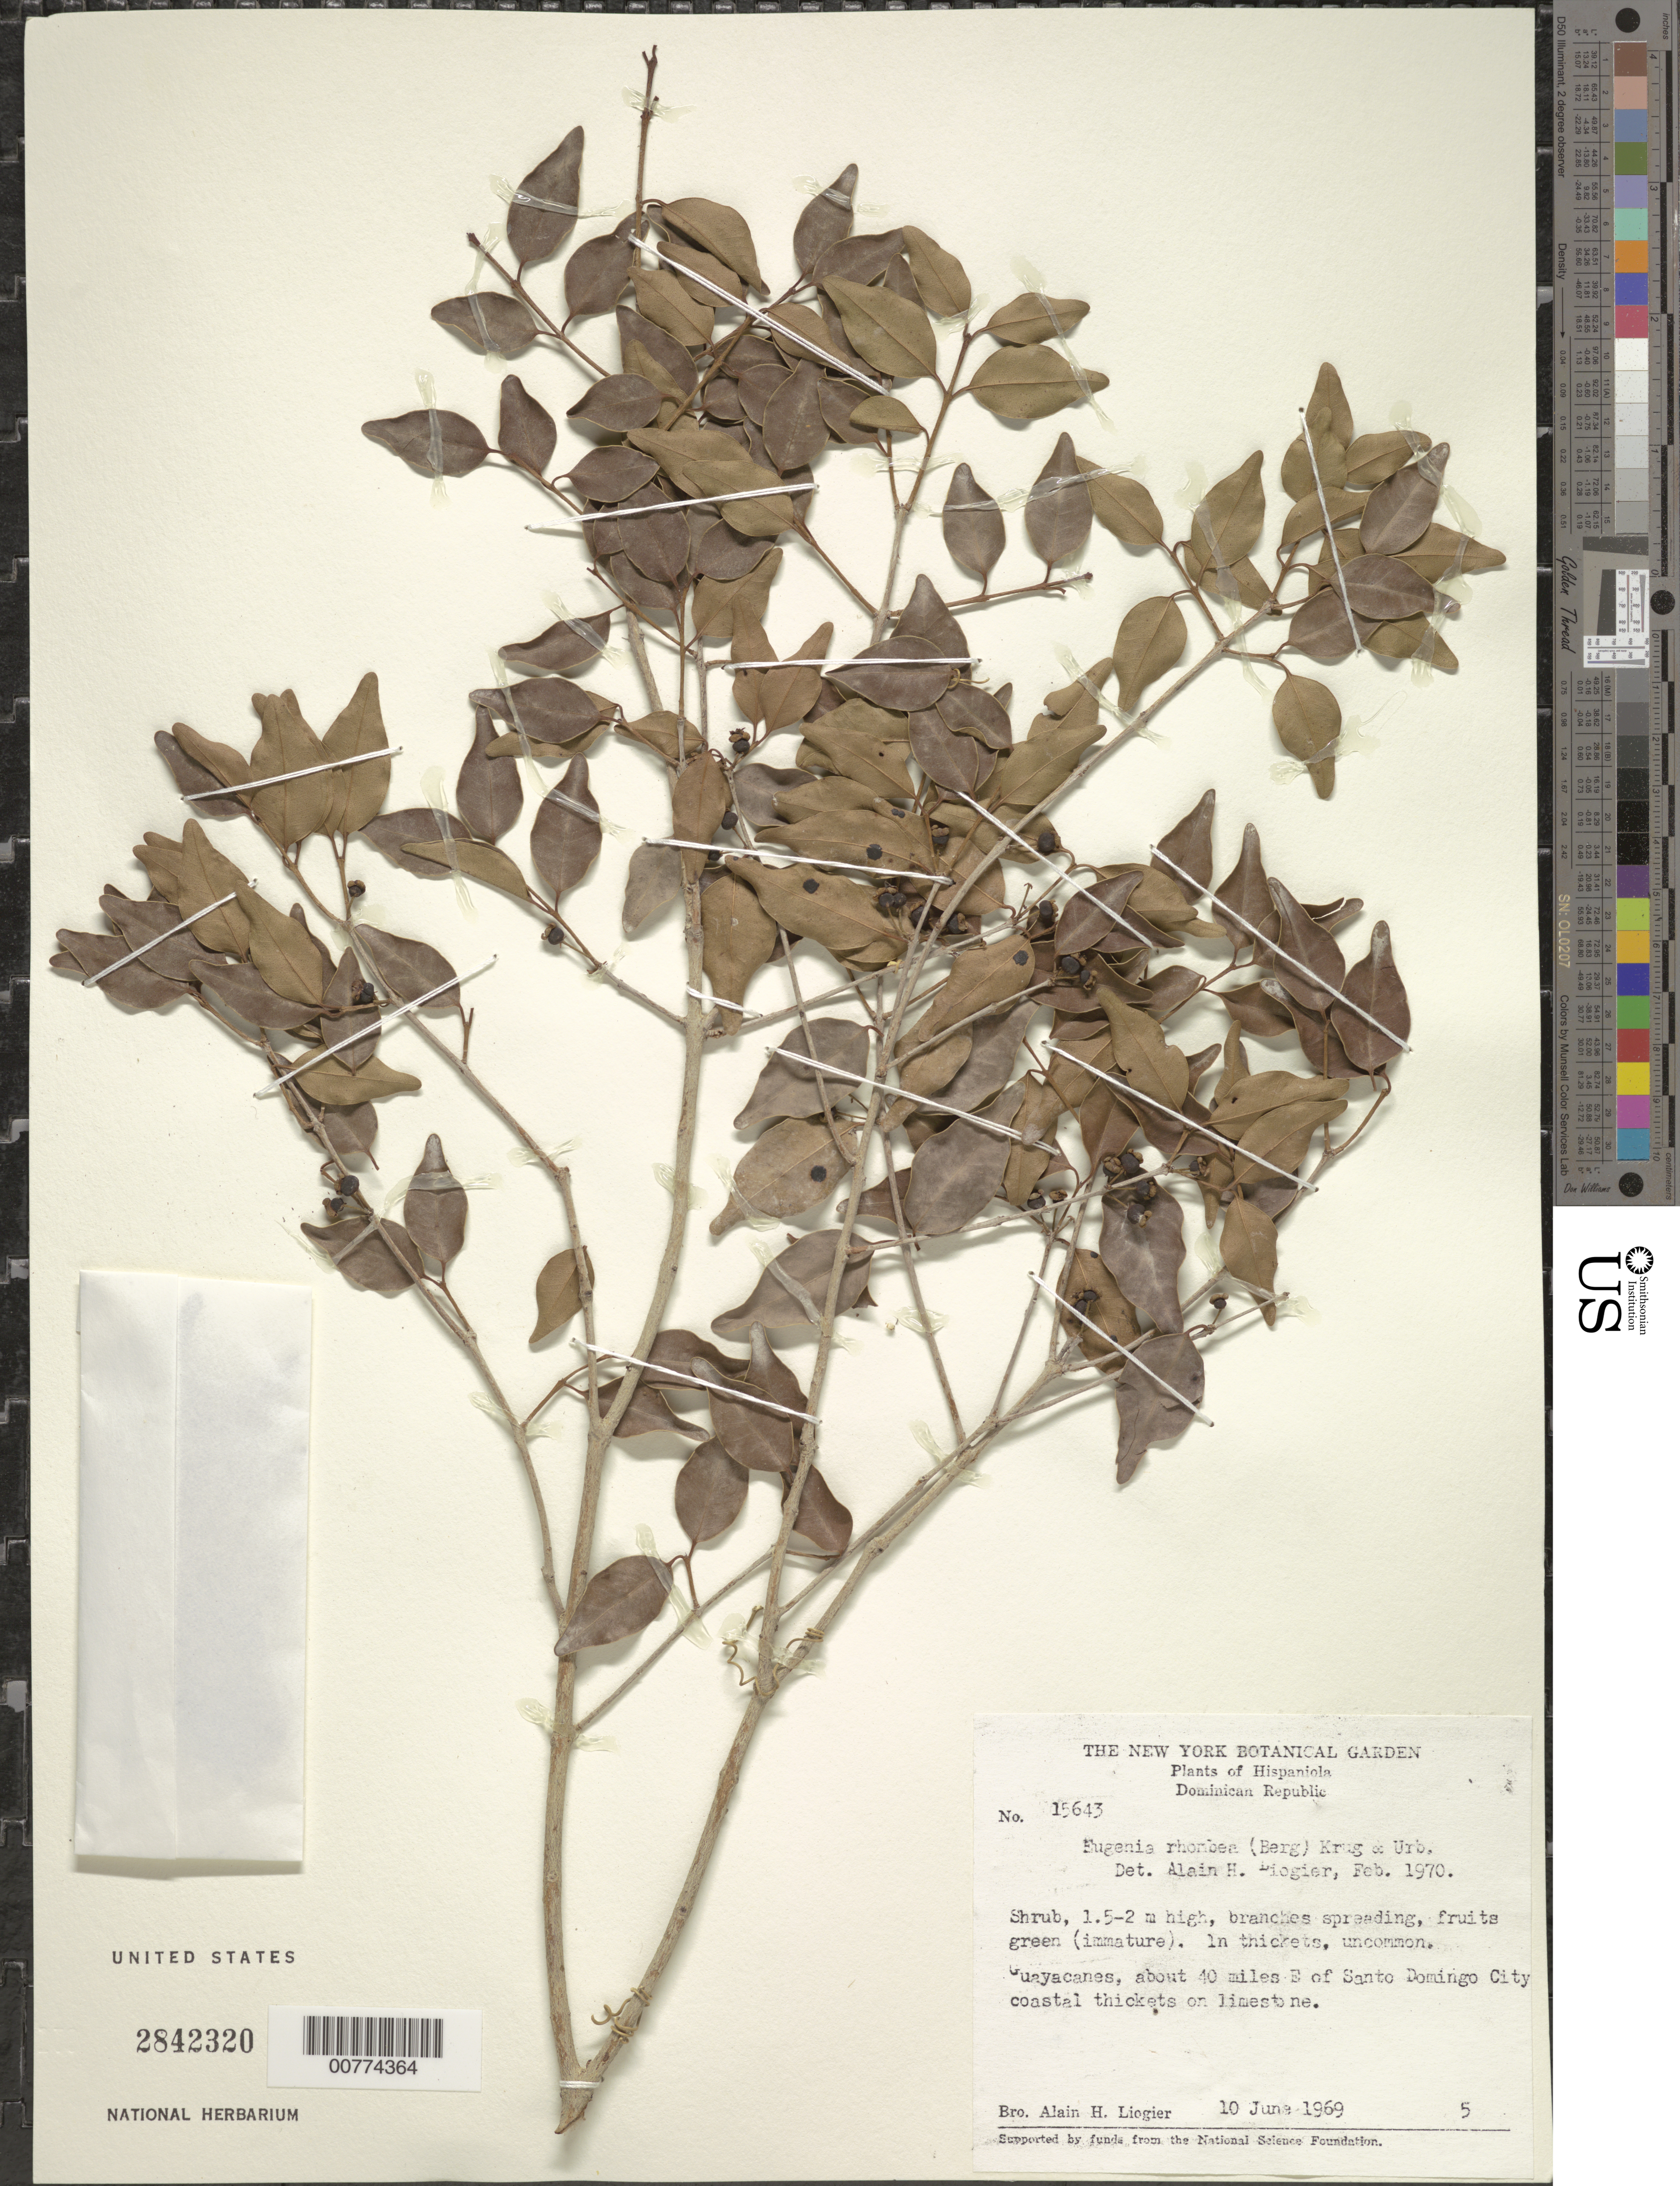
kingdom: Plantae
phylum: Tracheophyta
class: Magnoliopsida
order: Myrtales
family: Myrtaceae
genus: Eugenia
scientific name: Eugenia rhombea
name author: (O. Berg) Krug & Urb.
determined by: Liogier, Alain H.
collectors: A. H. Liogier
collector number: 15643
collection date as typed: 10 Jun 1969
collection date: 1969-06-10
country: Dominican Republic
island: Hispaniola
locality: Guayacanes, about 40 miles E of Santo Domingo City.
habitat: Coastal thickets on limestone.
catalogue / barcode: US 2842320